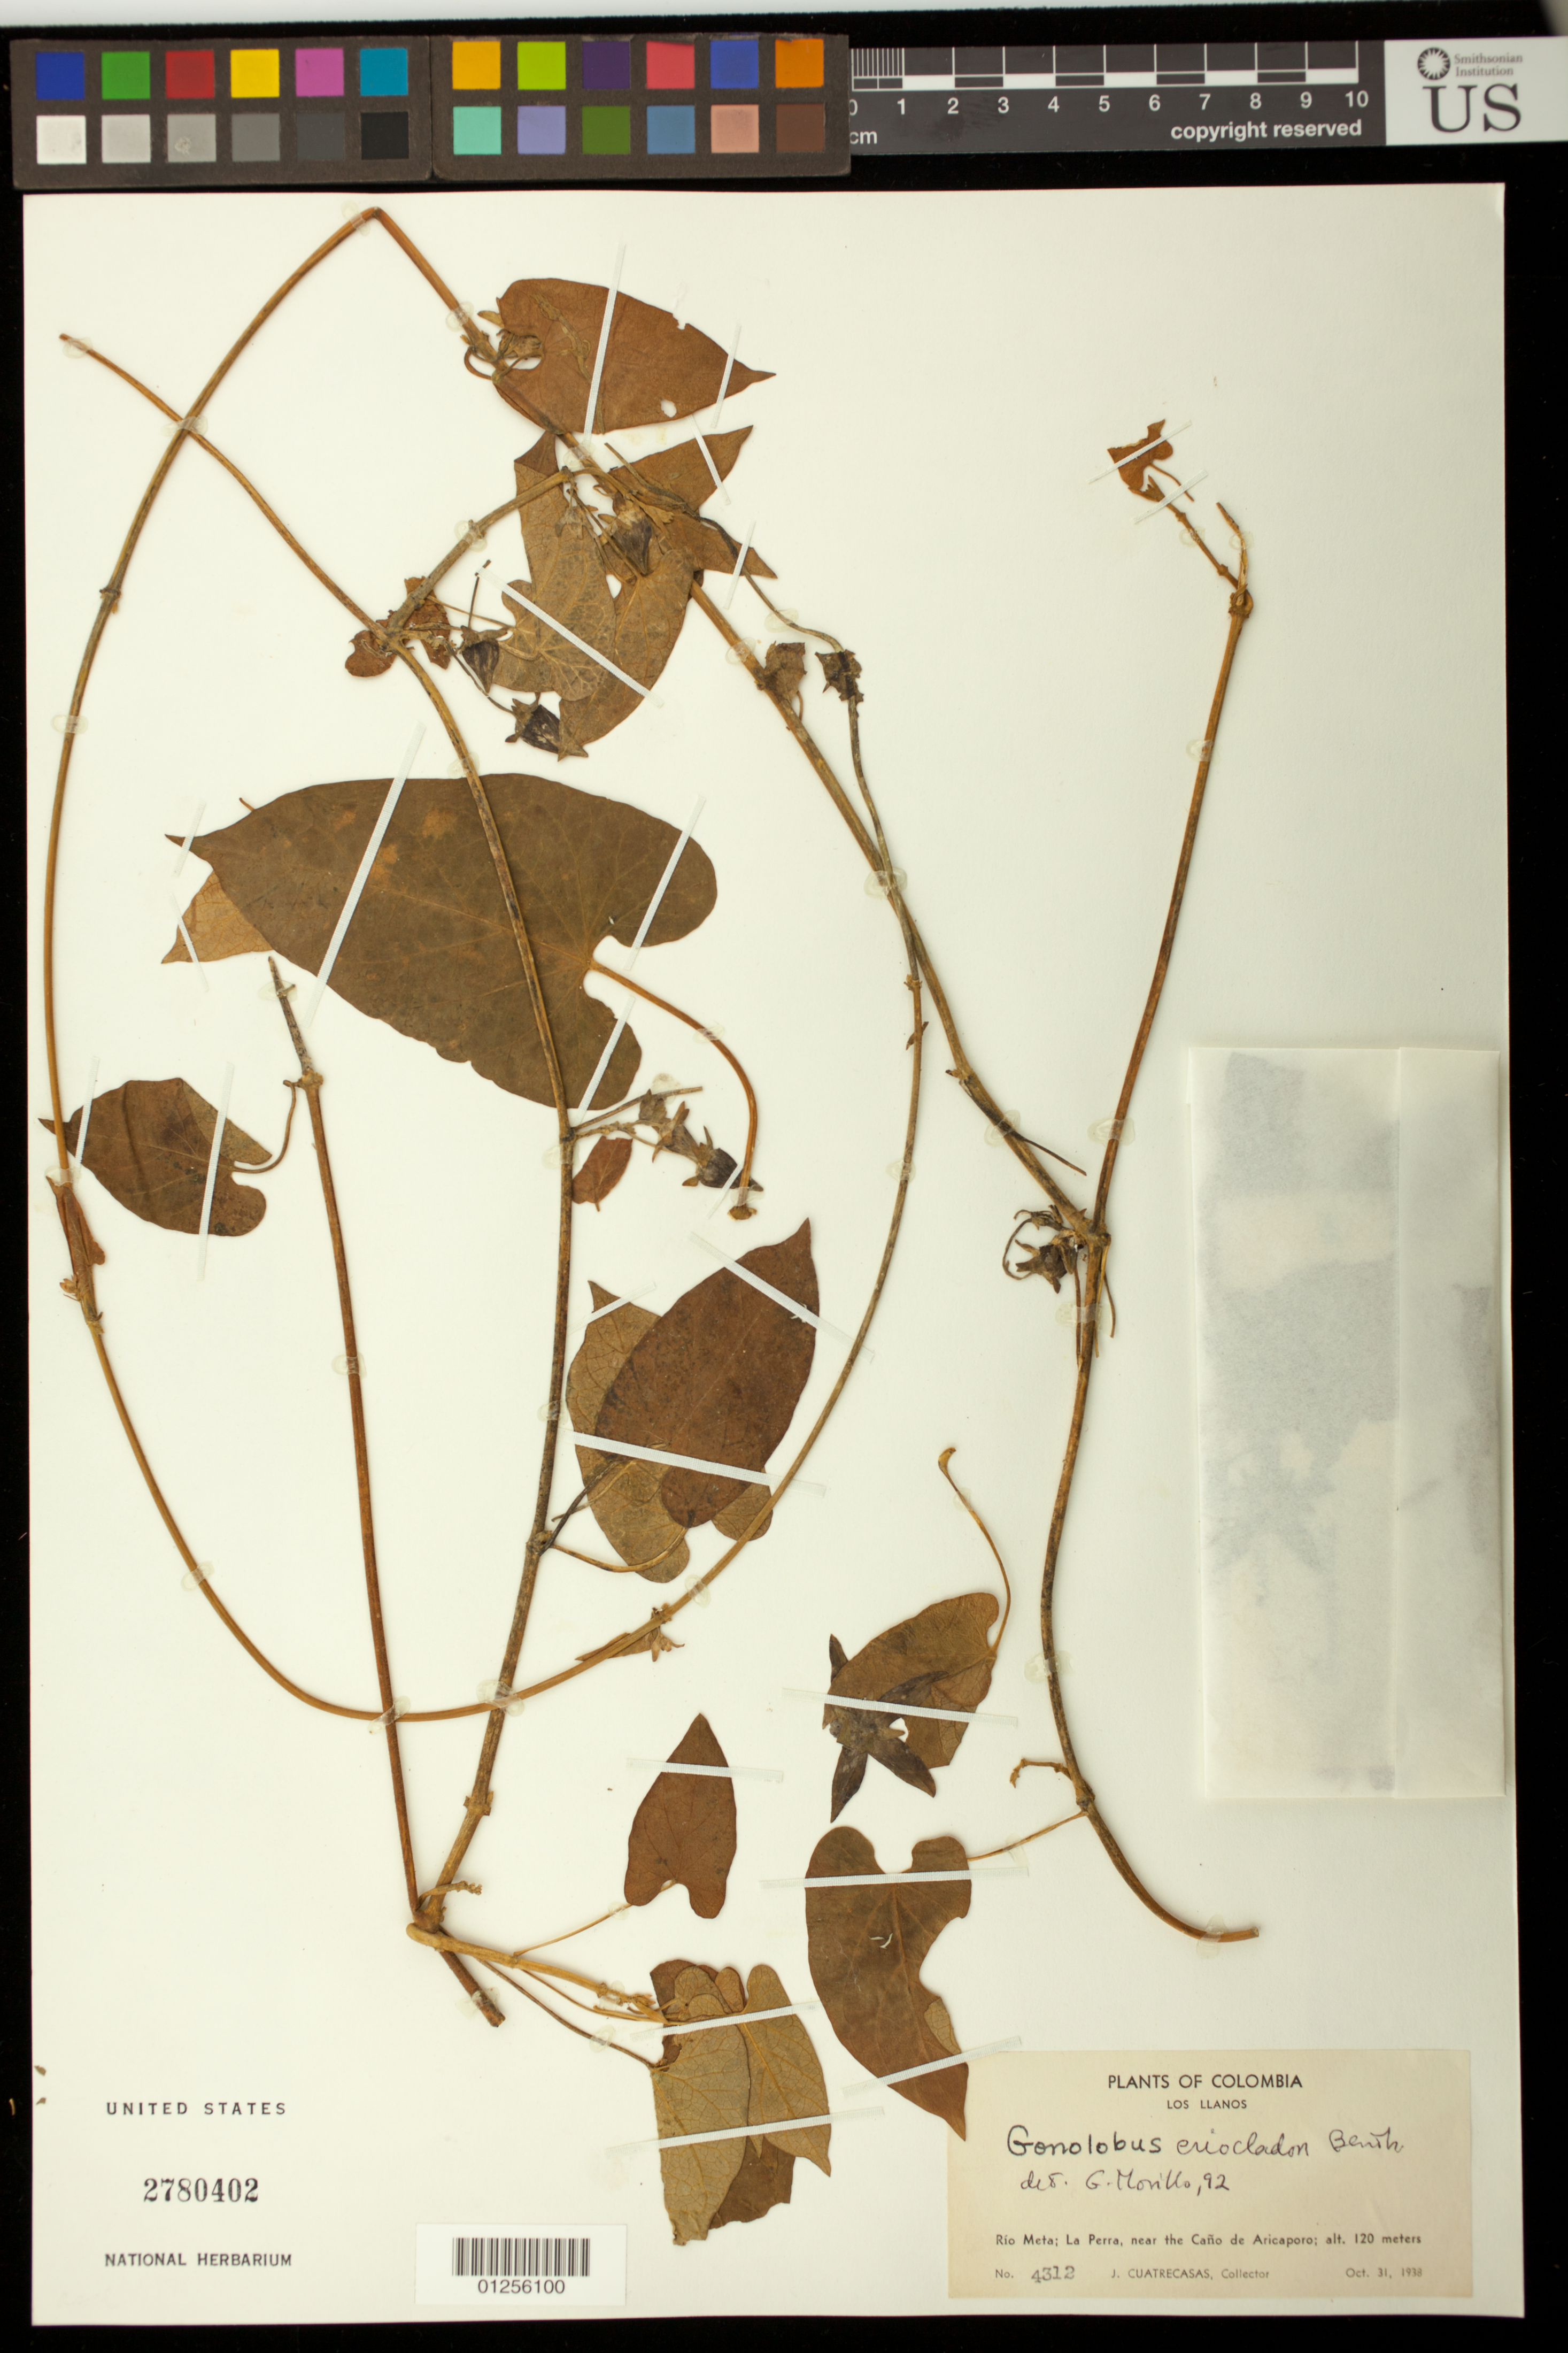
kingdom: Plantae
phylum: Tracheophyta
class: Magnoliopsida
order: Gentianales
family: Apocynaceae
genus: Gonolobus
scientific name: Gonolobus eriocladon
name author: Benth.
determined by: Morillo, G.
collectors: J. Cuatrecasas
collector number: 4312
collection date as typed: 31 October 1938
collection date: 1938-10-31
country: Colombia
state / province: Metá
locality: La Perra, near the Cano de Aricaporo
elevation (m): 120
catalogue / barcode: US 2780402